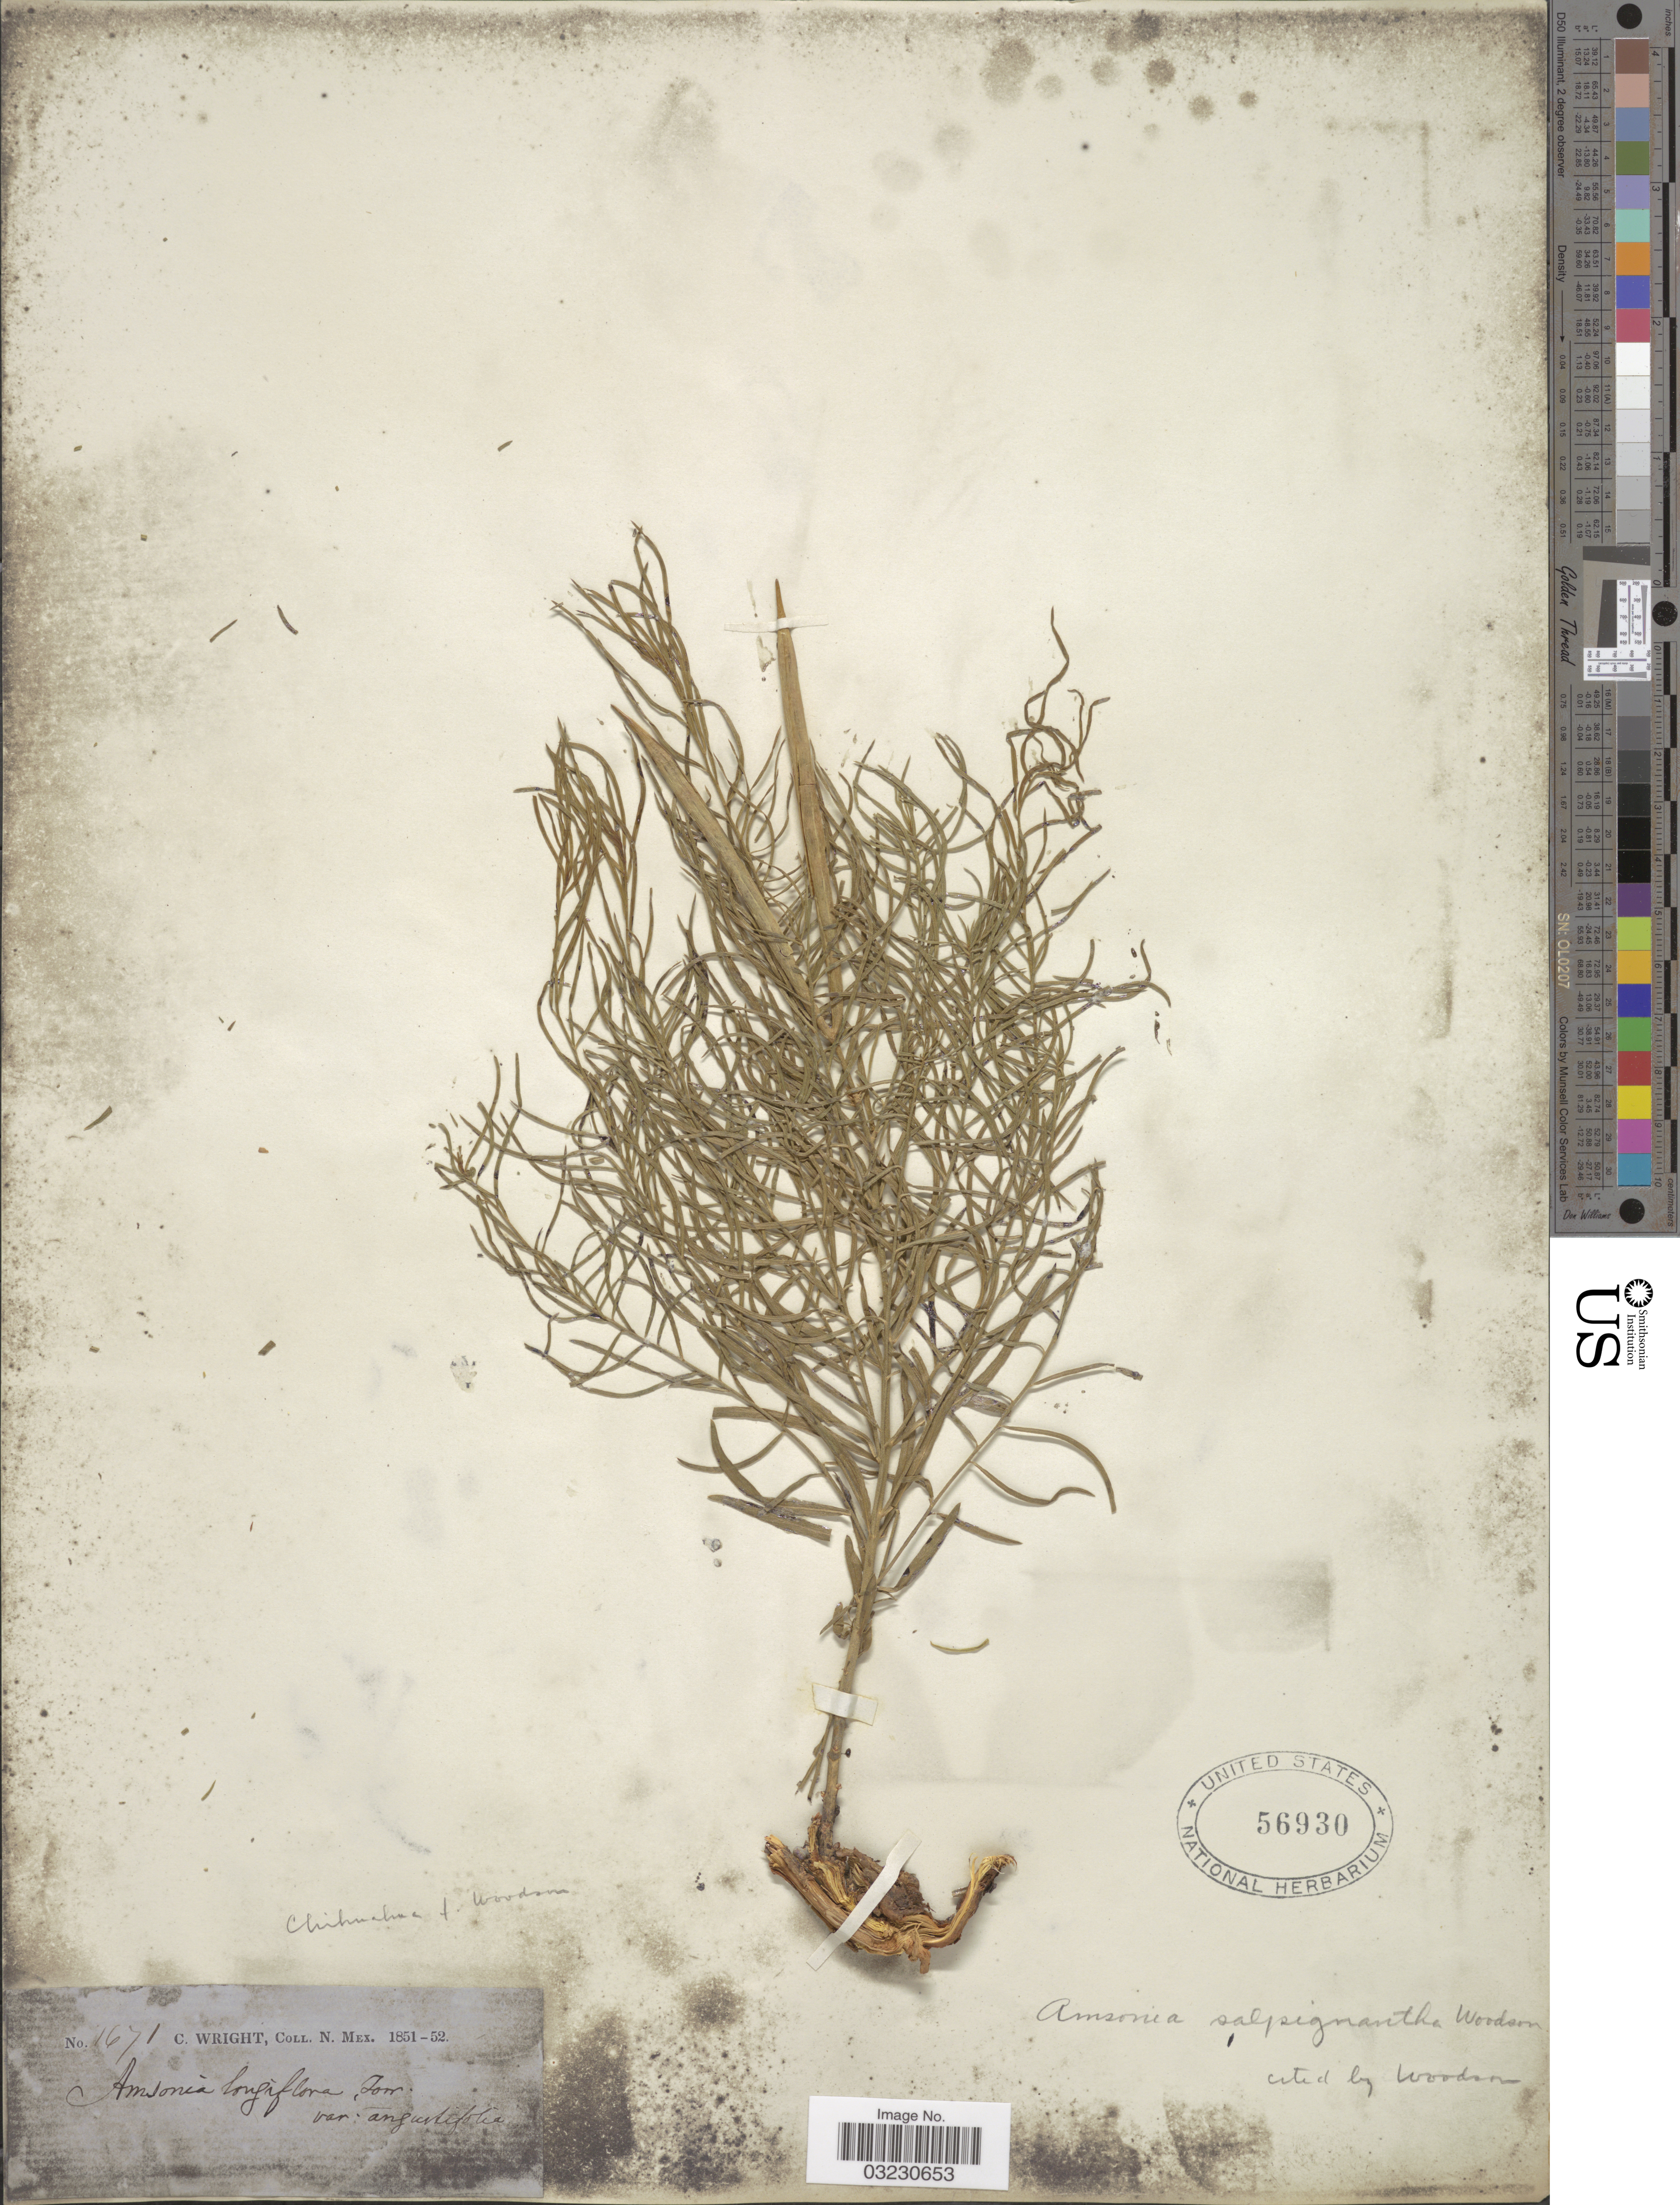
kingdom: Plantae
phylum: Tracheophyta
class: Magnoliopsida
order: Gentianales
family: Apocynaceae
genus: Amsonia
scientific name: Amsonia salpignantha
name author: Woodson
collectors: C. Wright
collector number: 1671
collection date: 1851/1852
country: United States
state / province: New Mexico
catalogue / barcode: US 56930